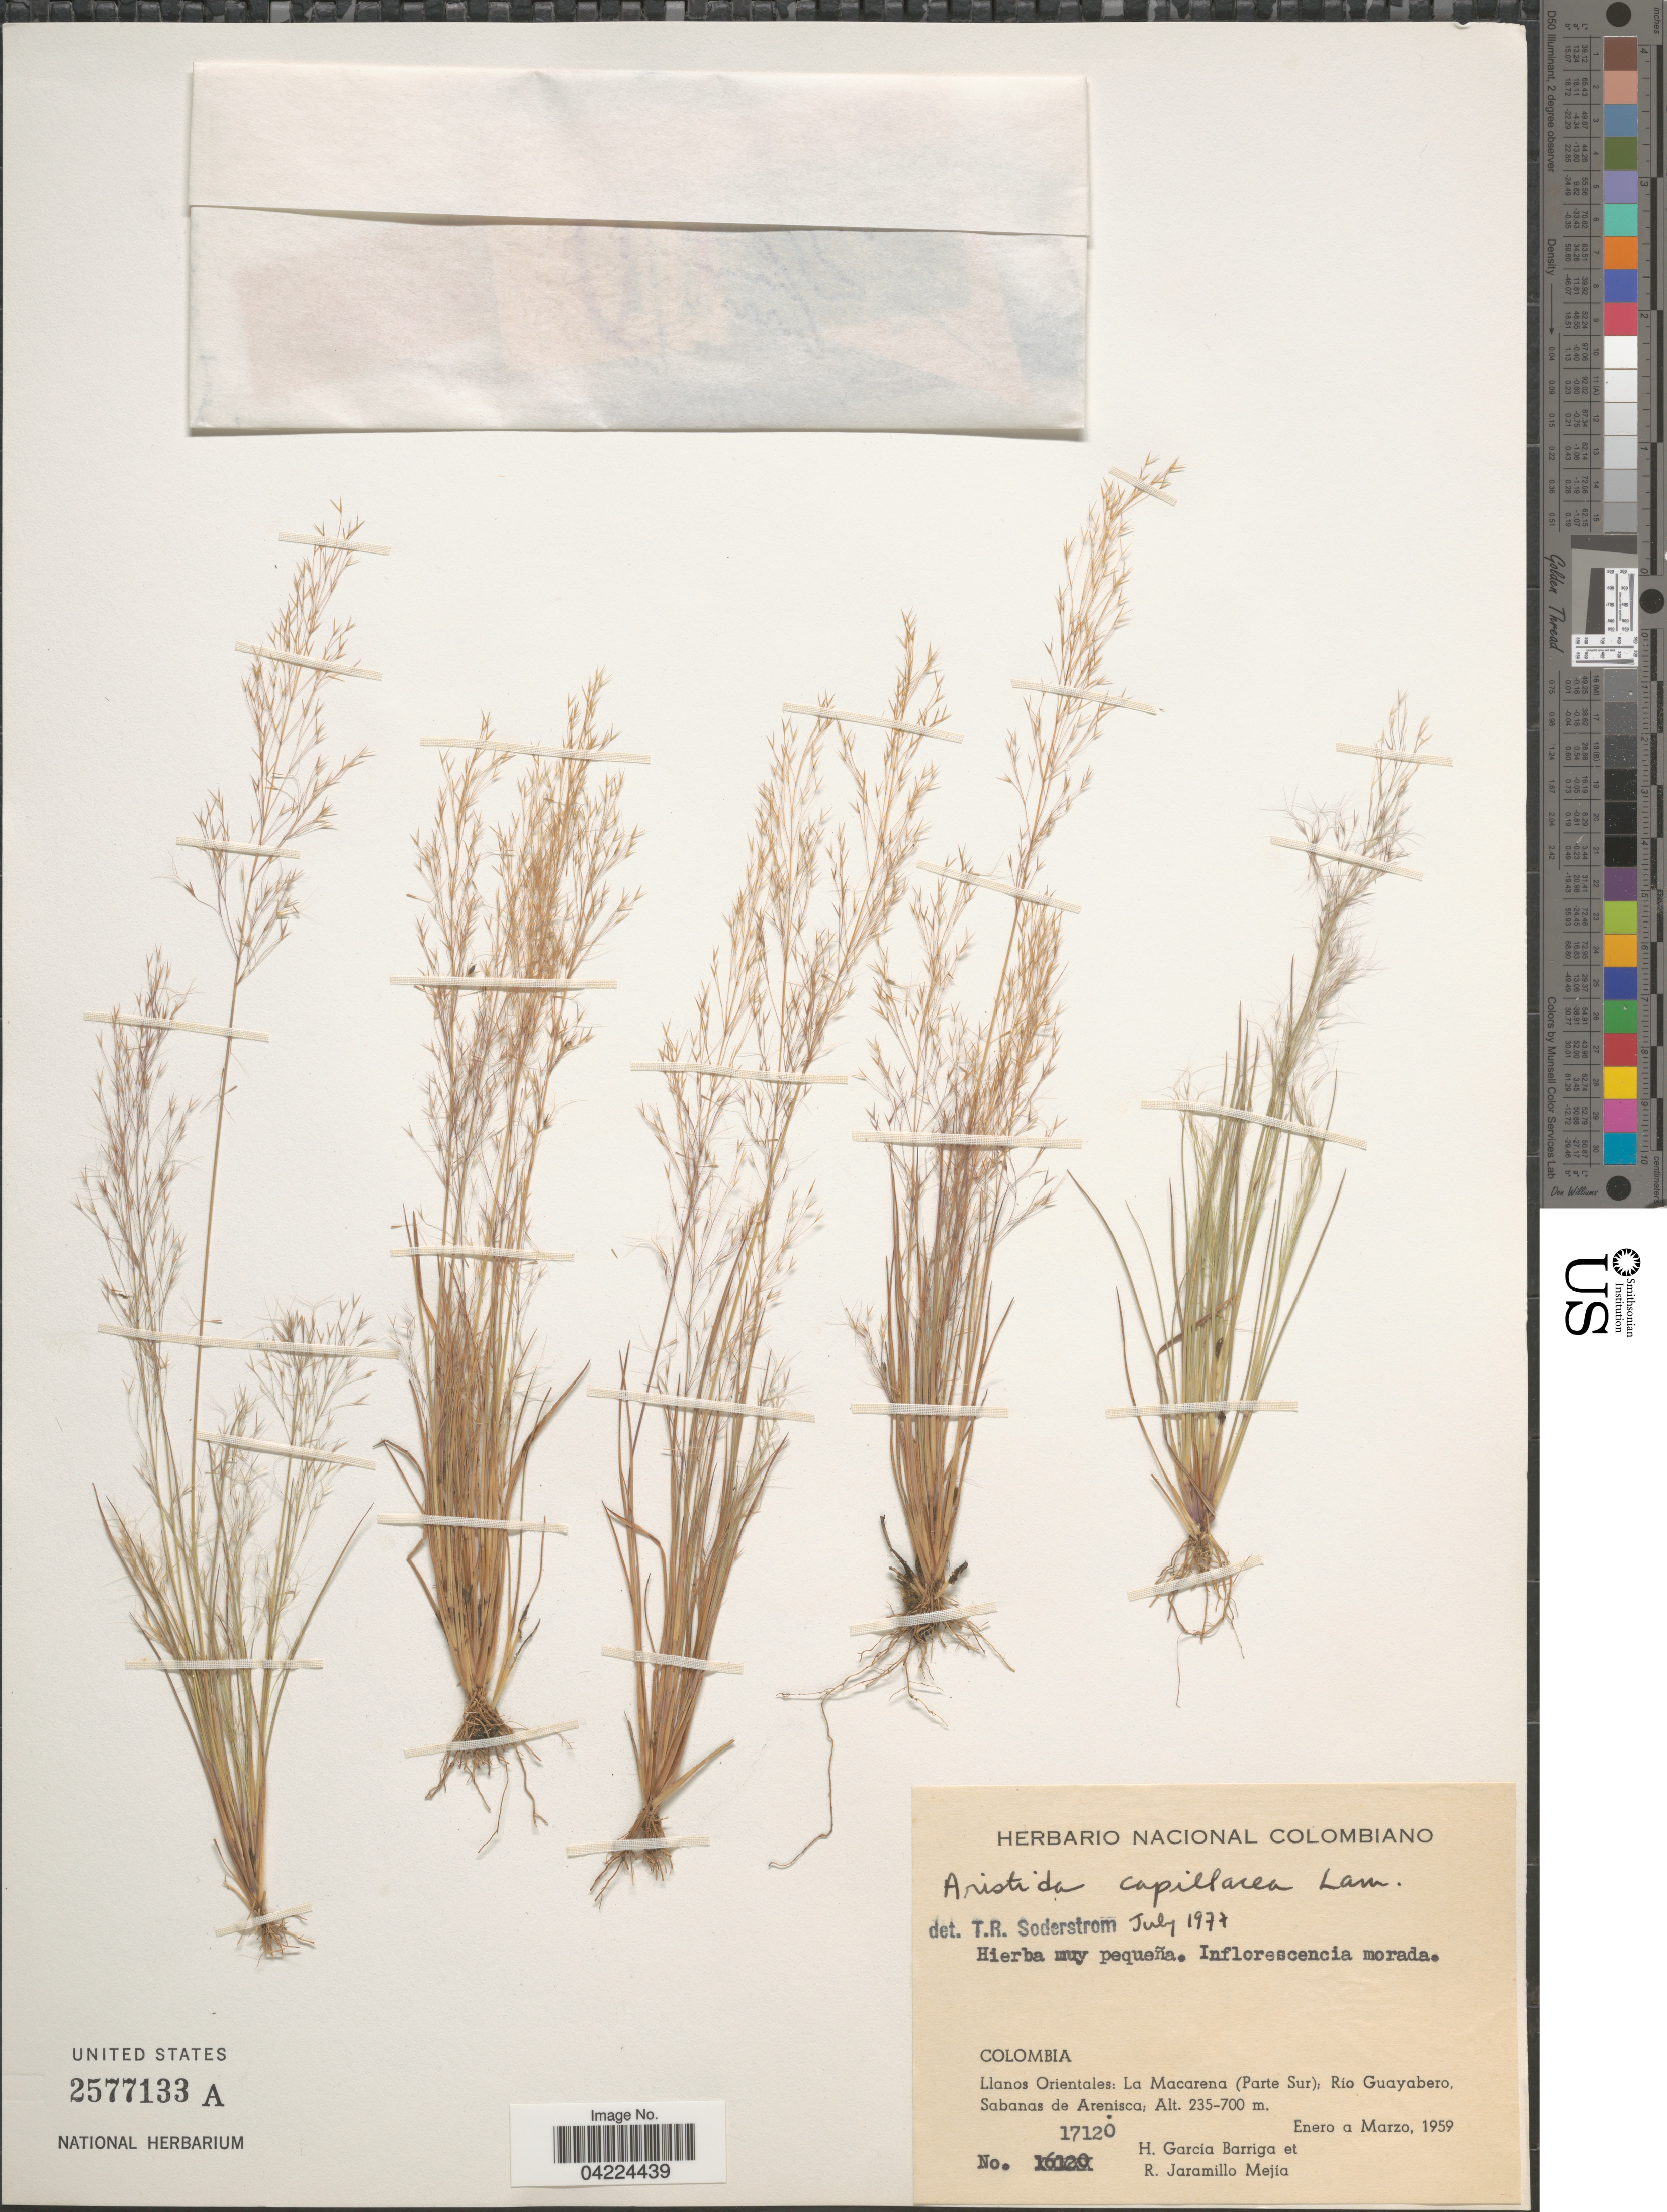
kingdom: Plantae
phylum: Tracheophyta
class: Liliopsida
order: Poales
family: Poaceae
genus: Aristida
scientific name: Aristida capillacea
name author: Lam.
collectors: H. García Barriga & R. Jaramillo M.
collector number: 17120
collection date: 1959-01/1959-03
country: Colombia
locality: Llanos Orientales: La Macarena (Parte Sur): Rio Guayabero, Sabanas de Arenisca.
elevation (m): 235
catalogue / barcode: US 2577133A